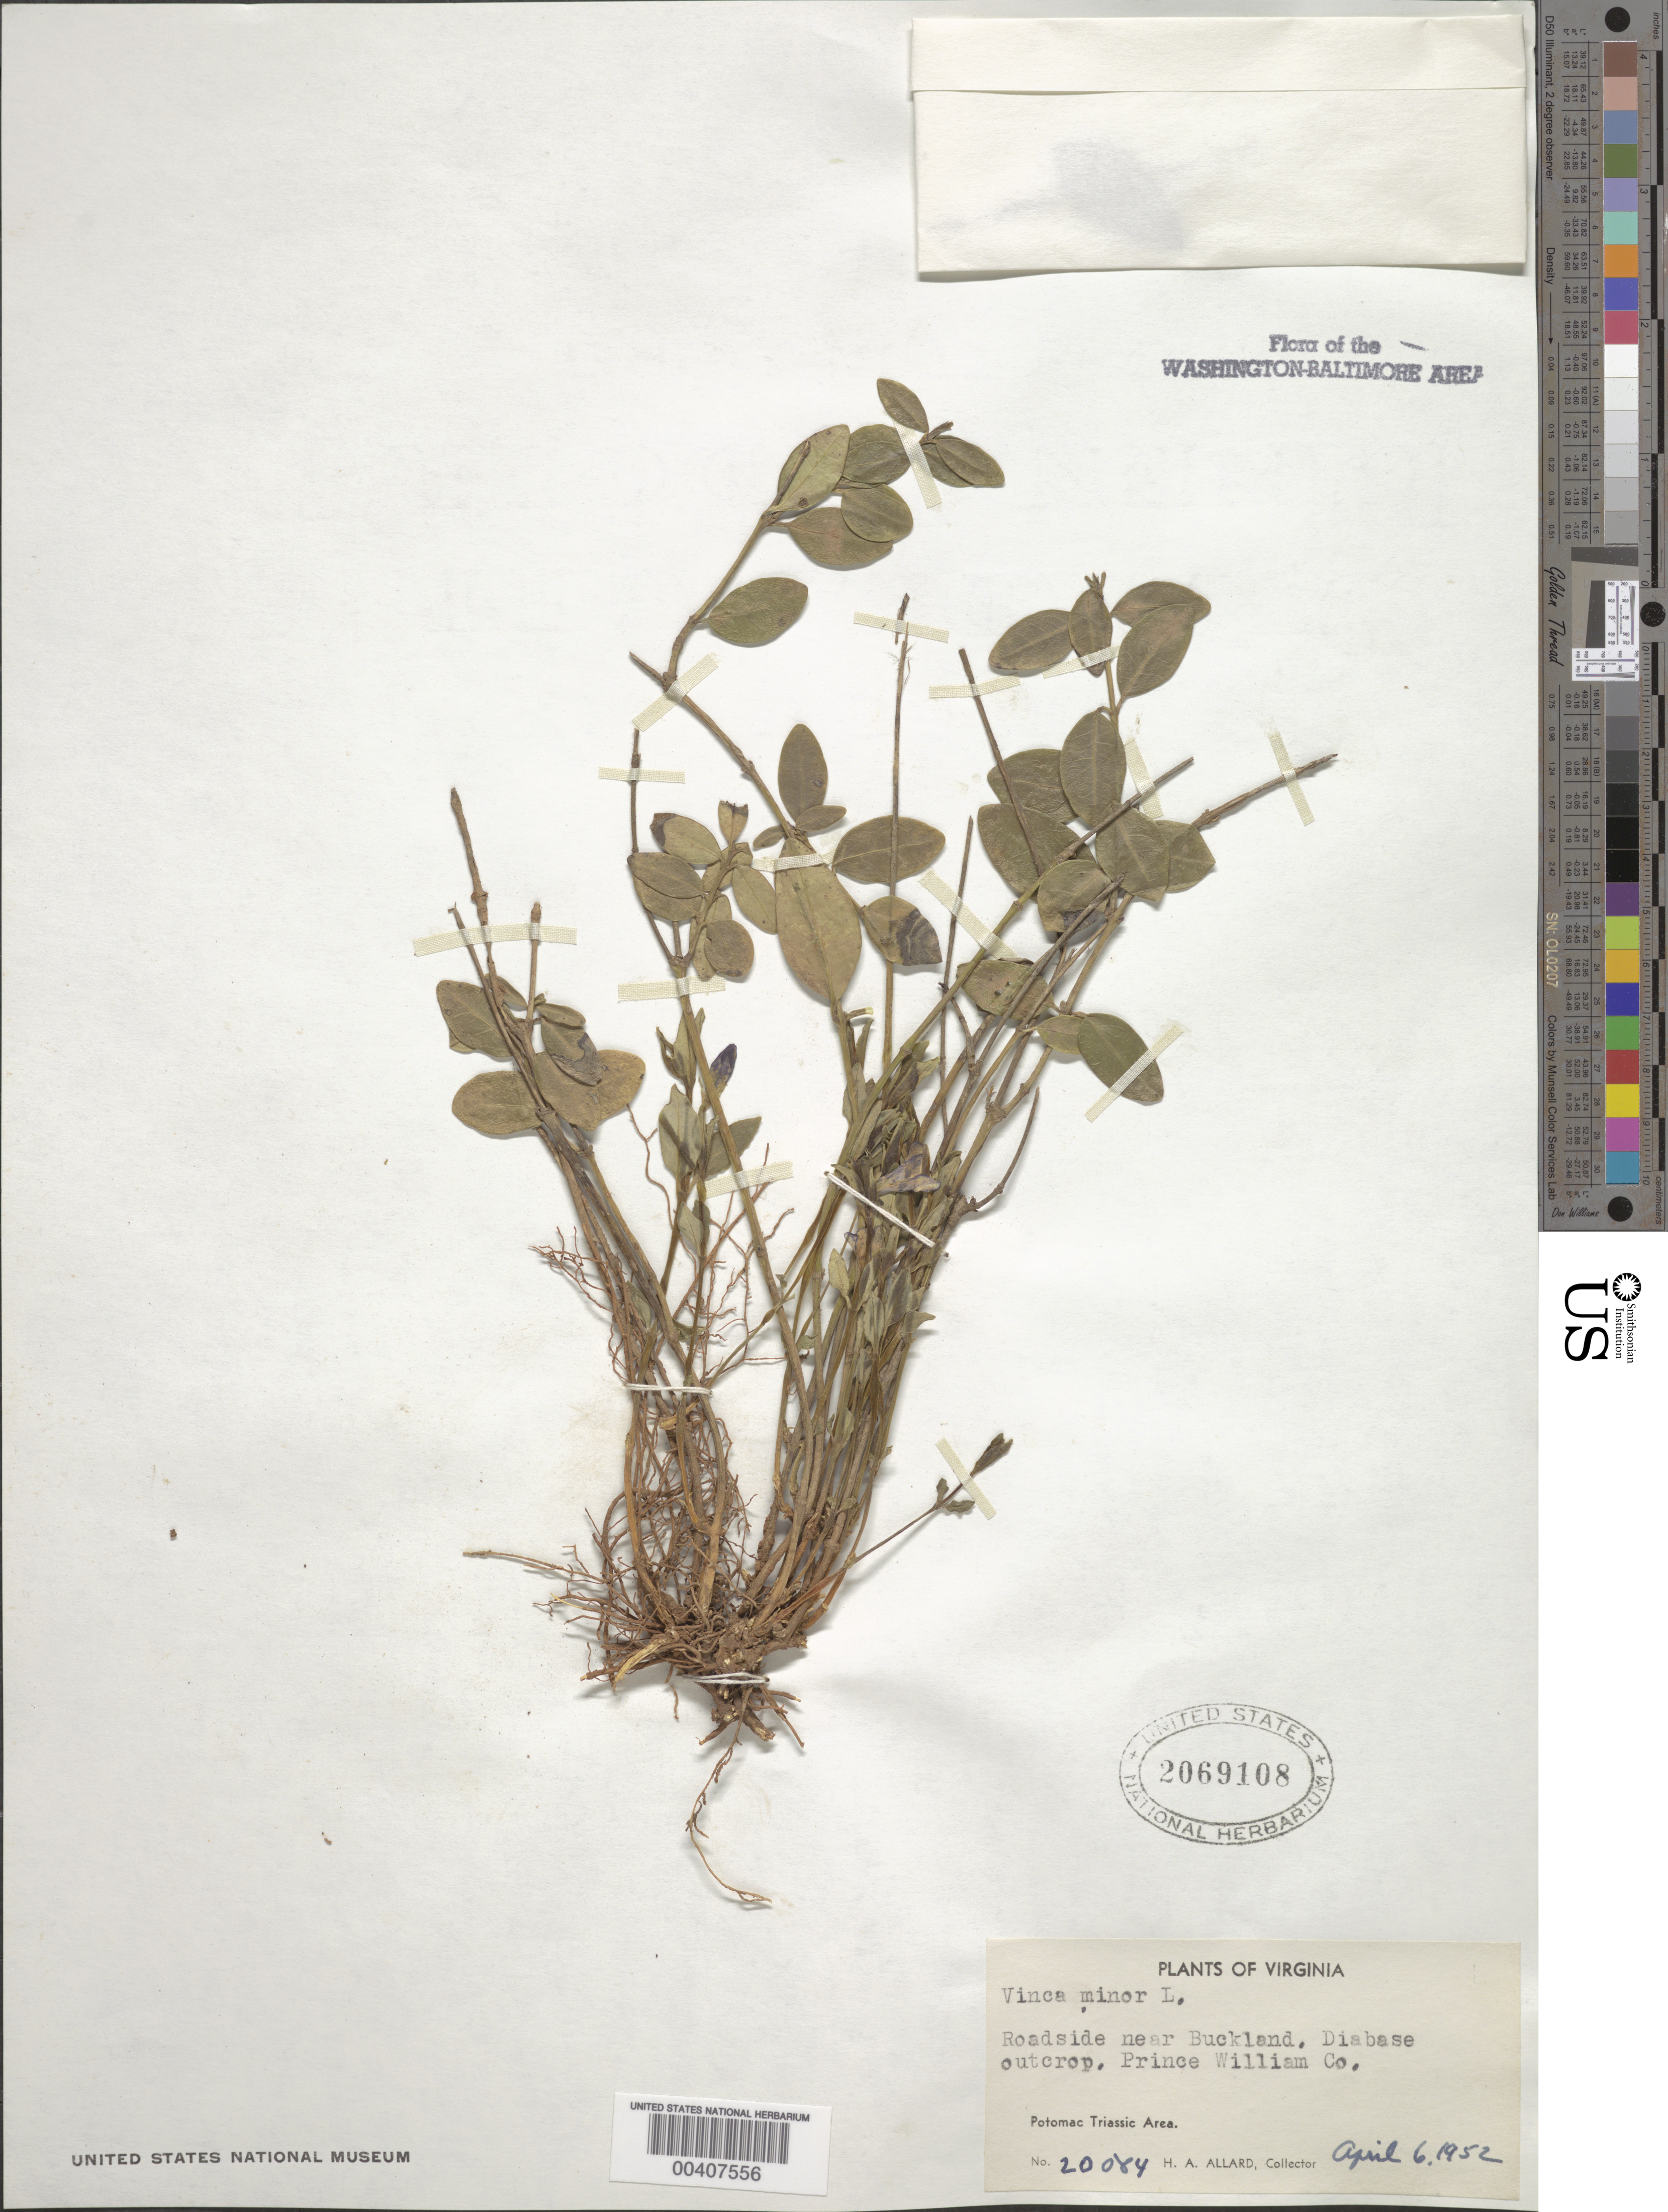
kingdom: Plantae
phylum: Tracheophyta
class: Magnoliopsida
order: Gentianales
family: Apocynaceae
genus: Vinca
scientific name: Vinca minor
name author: L.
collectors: H. A. Allard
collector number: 20084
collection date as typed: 06 Apr 1952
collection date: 1952-04-06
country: United States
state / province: Virginia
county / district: Prince William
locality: Near Buckland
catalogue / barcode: US 2069108